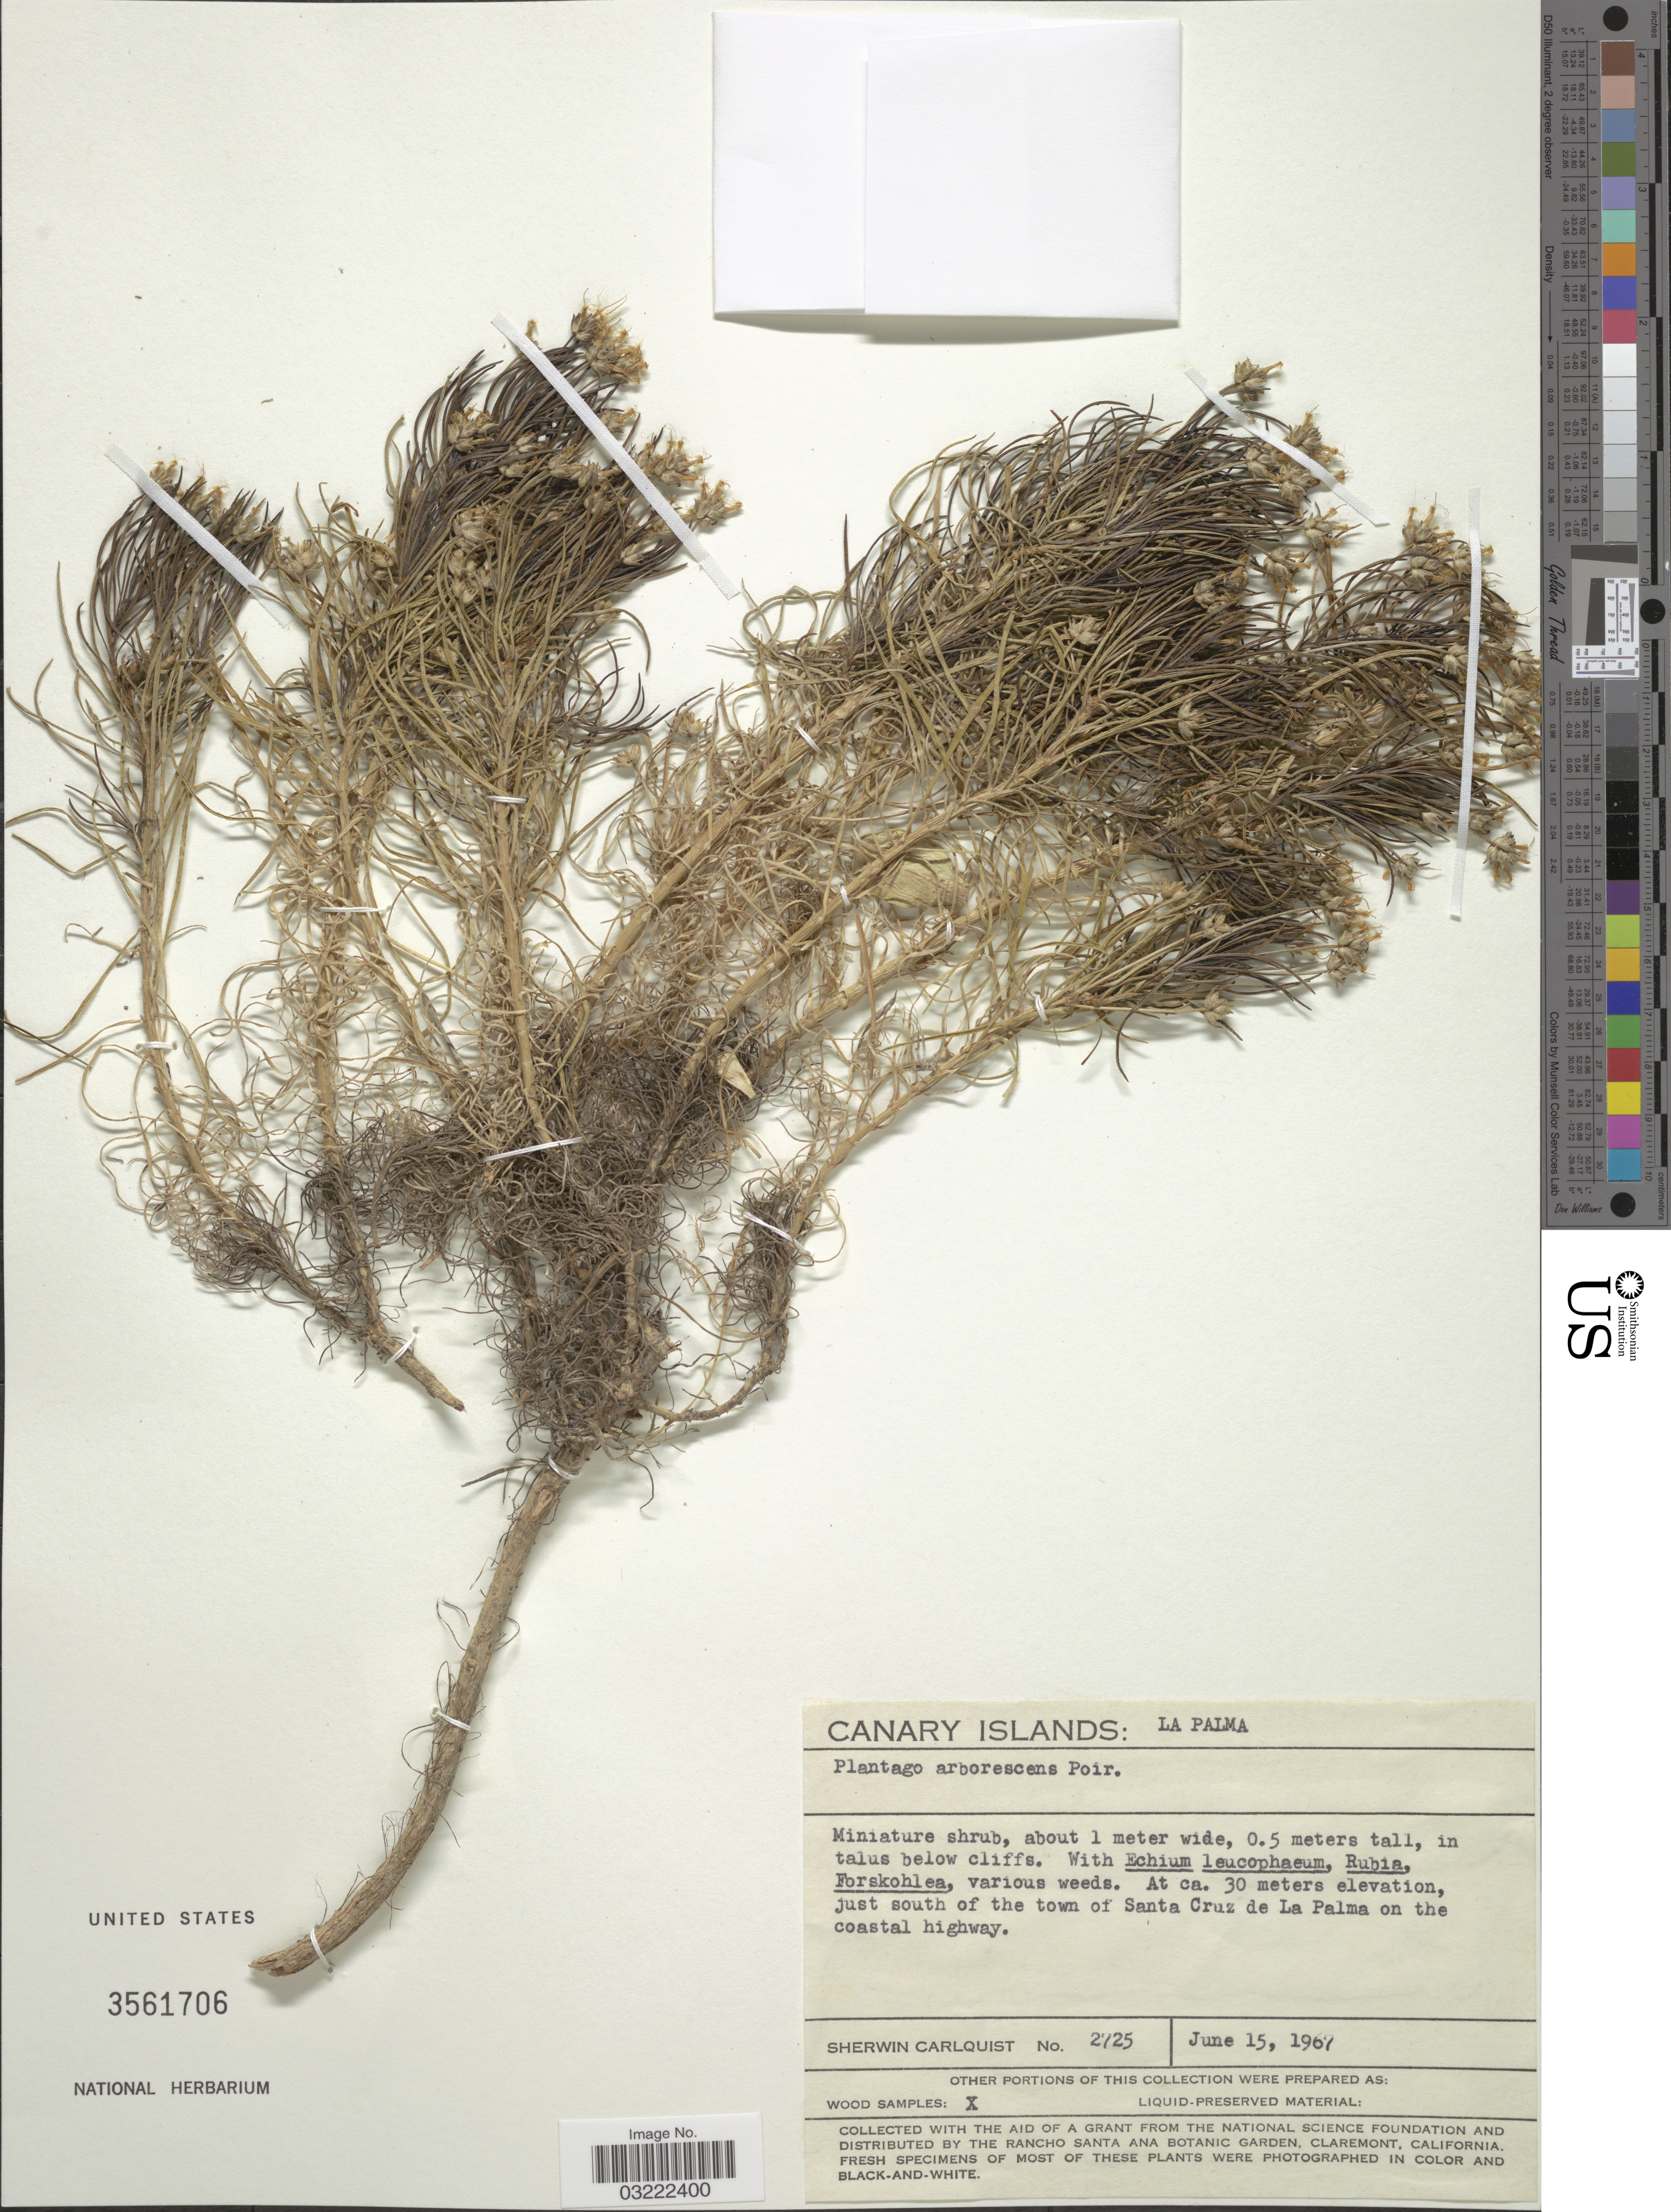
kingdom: Plantae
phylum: Tracheophyta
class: Magnoliopsida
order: Lamiales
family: Plantaginaceae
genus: Plantago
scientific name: Plantago arborescens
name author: Poir.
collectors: S. Carlquist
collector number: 2725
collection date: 1967-06-15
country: Spain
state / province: Canarias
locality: Canary Islands: La Palma, just south of the town of Santa Cruz de La Palma on the coastal highway.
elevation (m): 30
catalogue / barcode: US 3561706